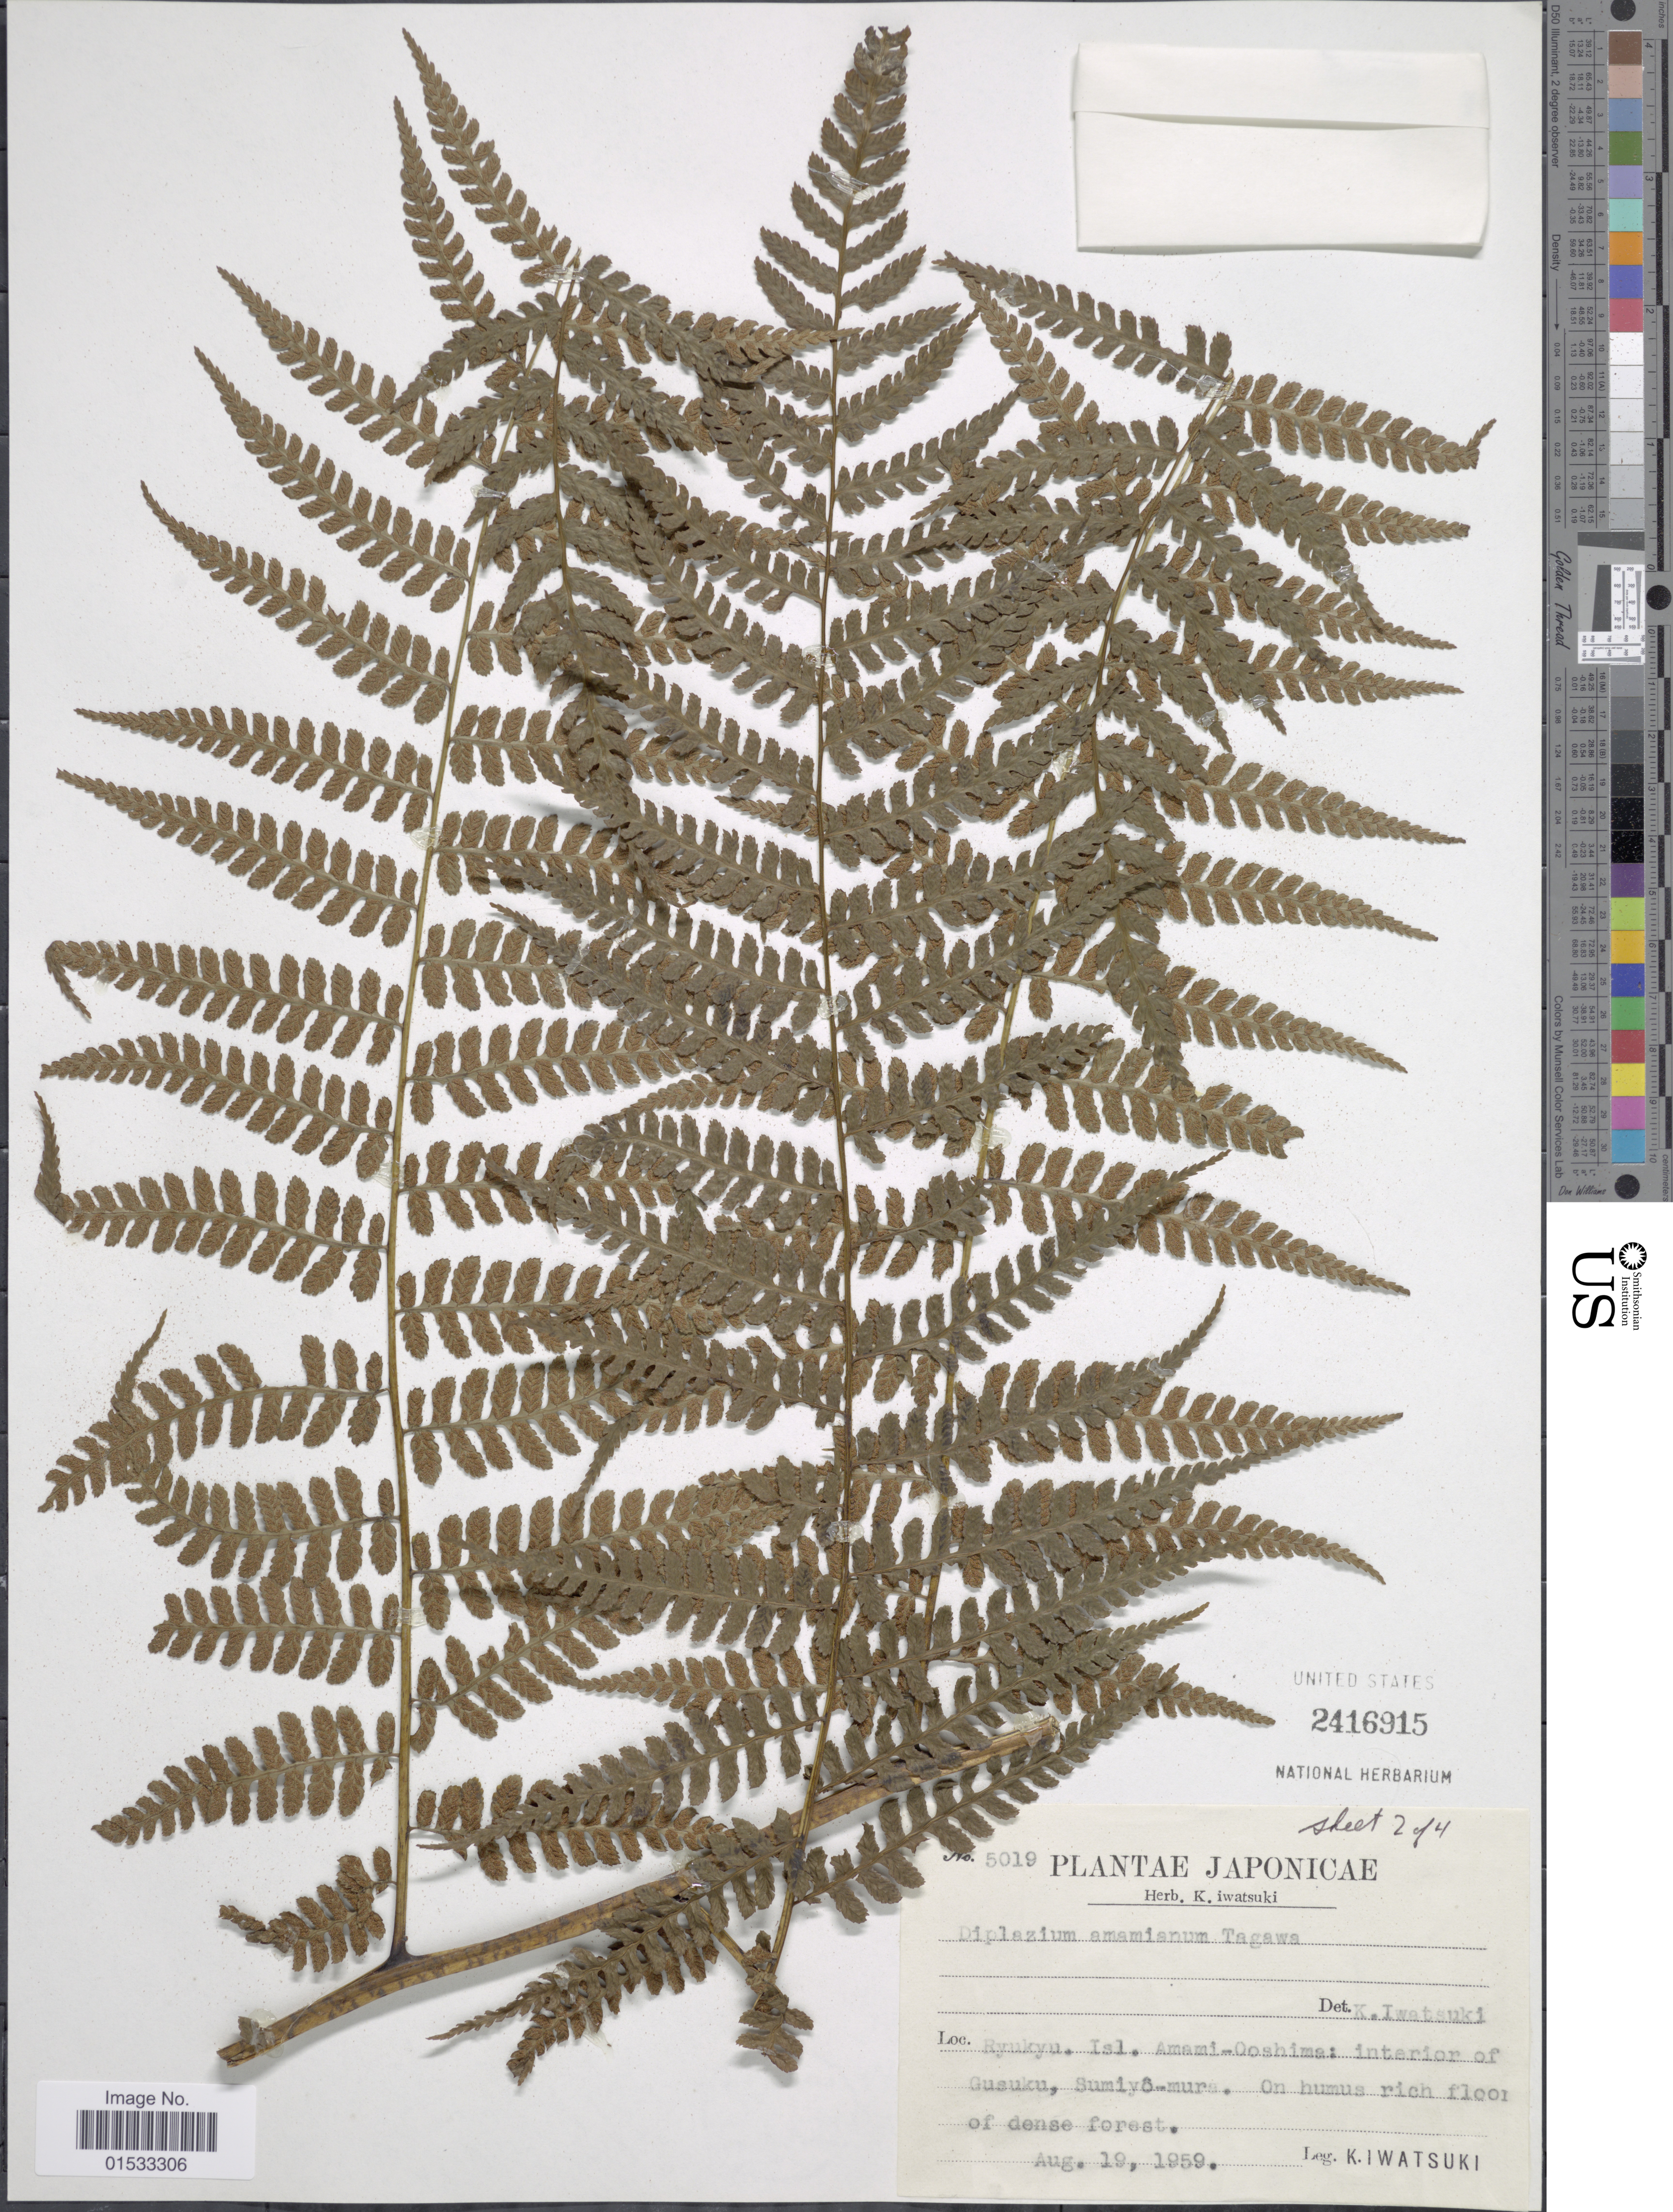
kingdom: Plantae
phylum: Tracheophyta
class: Polypodiopsida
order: Polypodiales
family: Athyriaceae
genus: Diplazium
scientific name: Diplazium amamianum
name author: Tagawa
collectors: K. Iwatsuki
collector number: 5019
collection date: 1959-08-19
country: Japan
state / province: Okinawa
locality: Ryuku, Isl. Amami- Ooshima: interior of Gusuku, Sumiyô-mura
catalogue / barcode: US 2416915